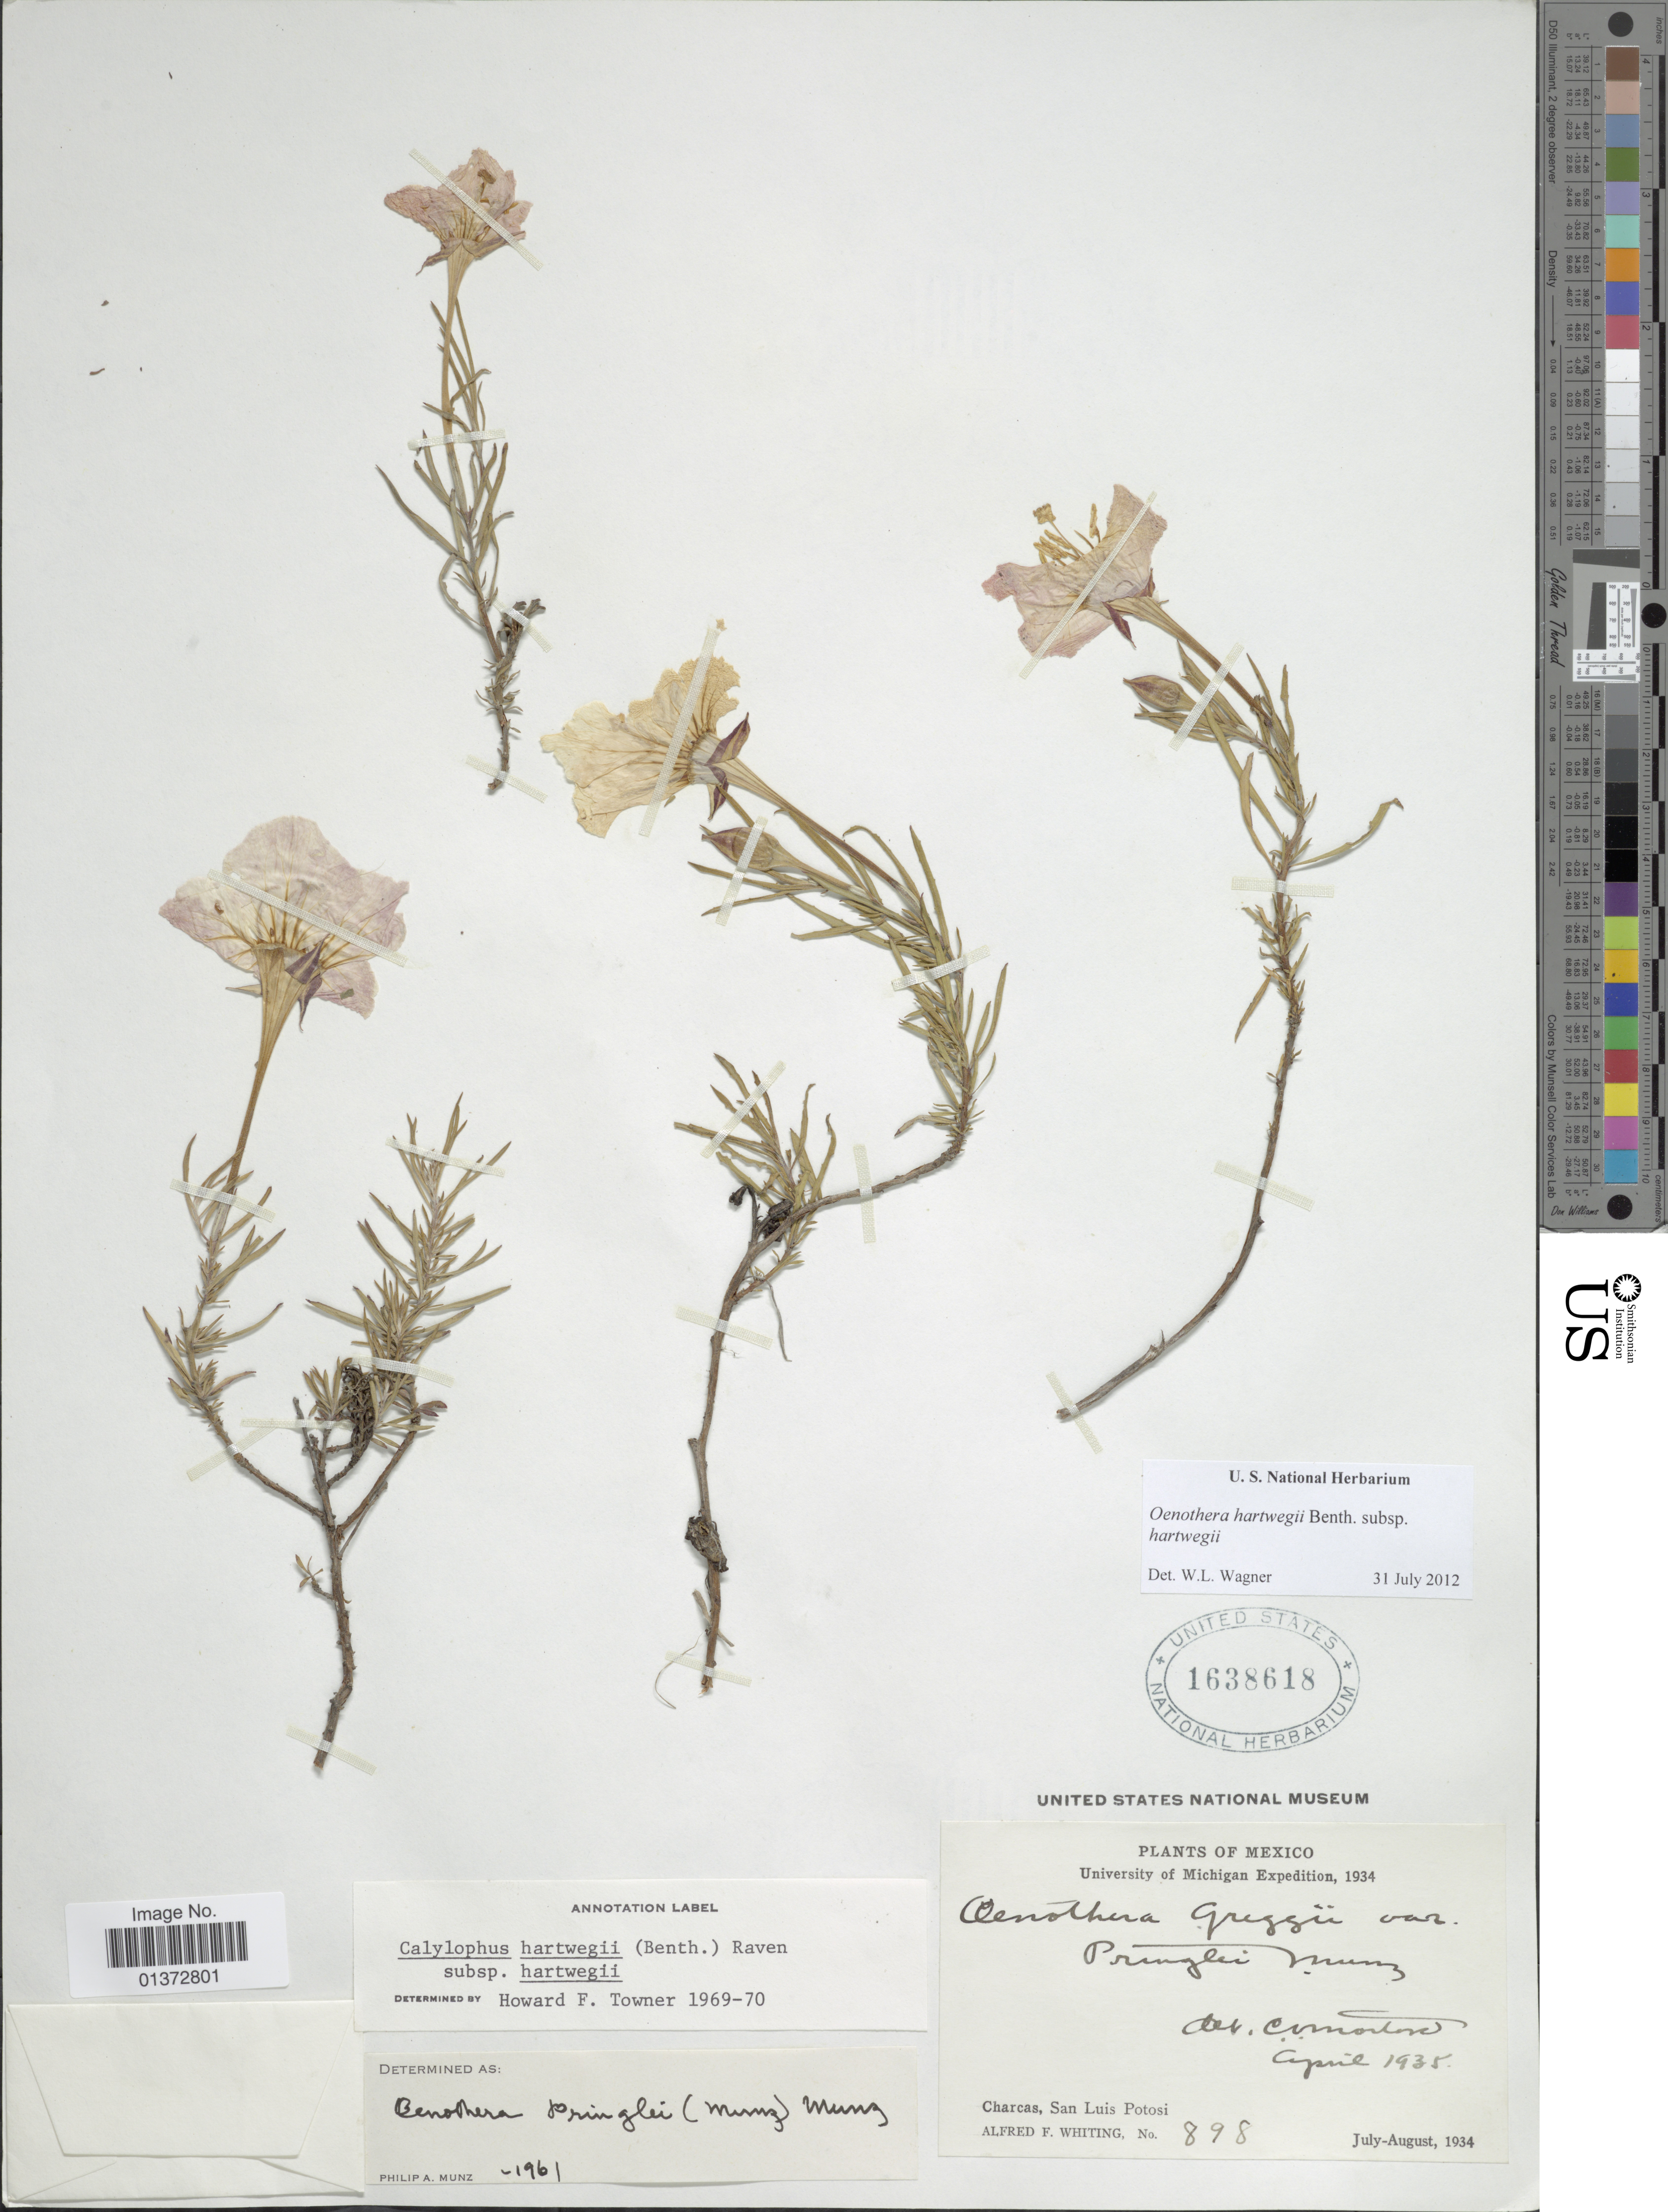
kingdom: Plantae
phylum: Tracheophyta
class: Magnoliopsida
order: Myrtales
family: Onagraceae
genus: Oenothera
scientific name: Oenothera hartwegii subsp. hartwegii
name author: Benth.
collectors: A. F. Whiting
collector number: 898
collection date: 1934-07/1934-08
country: Mexico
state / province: San Luis Potosí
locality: Charcas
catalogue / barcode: US 1638618